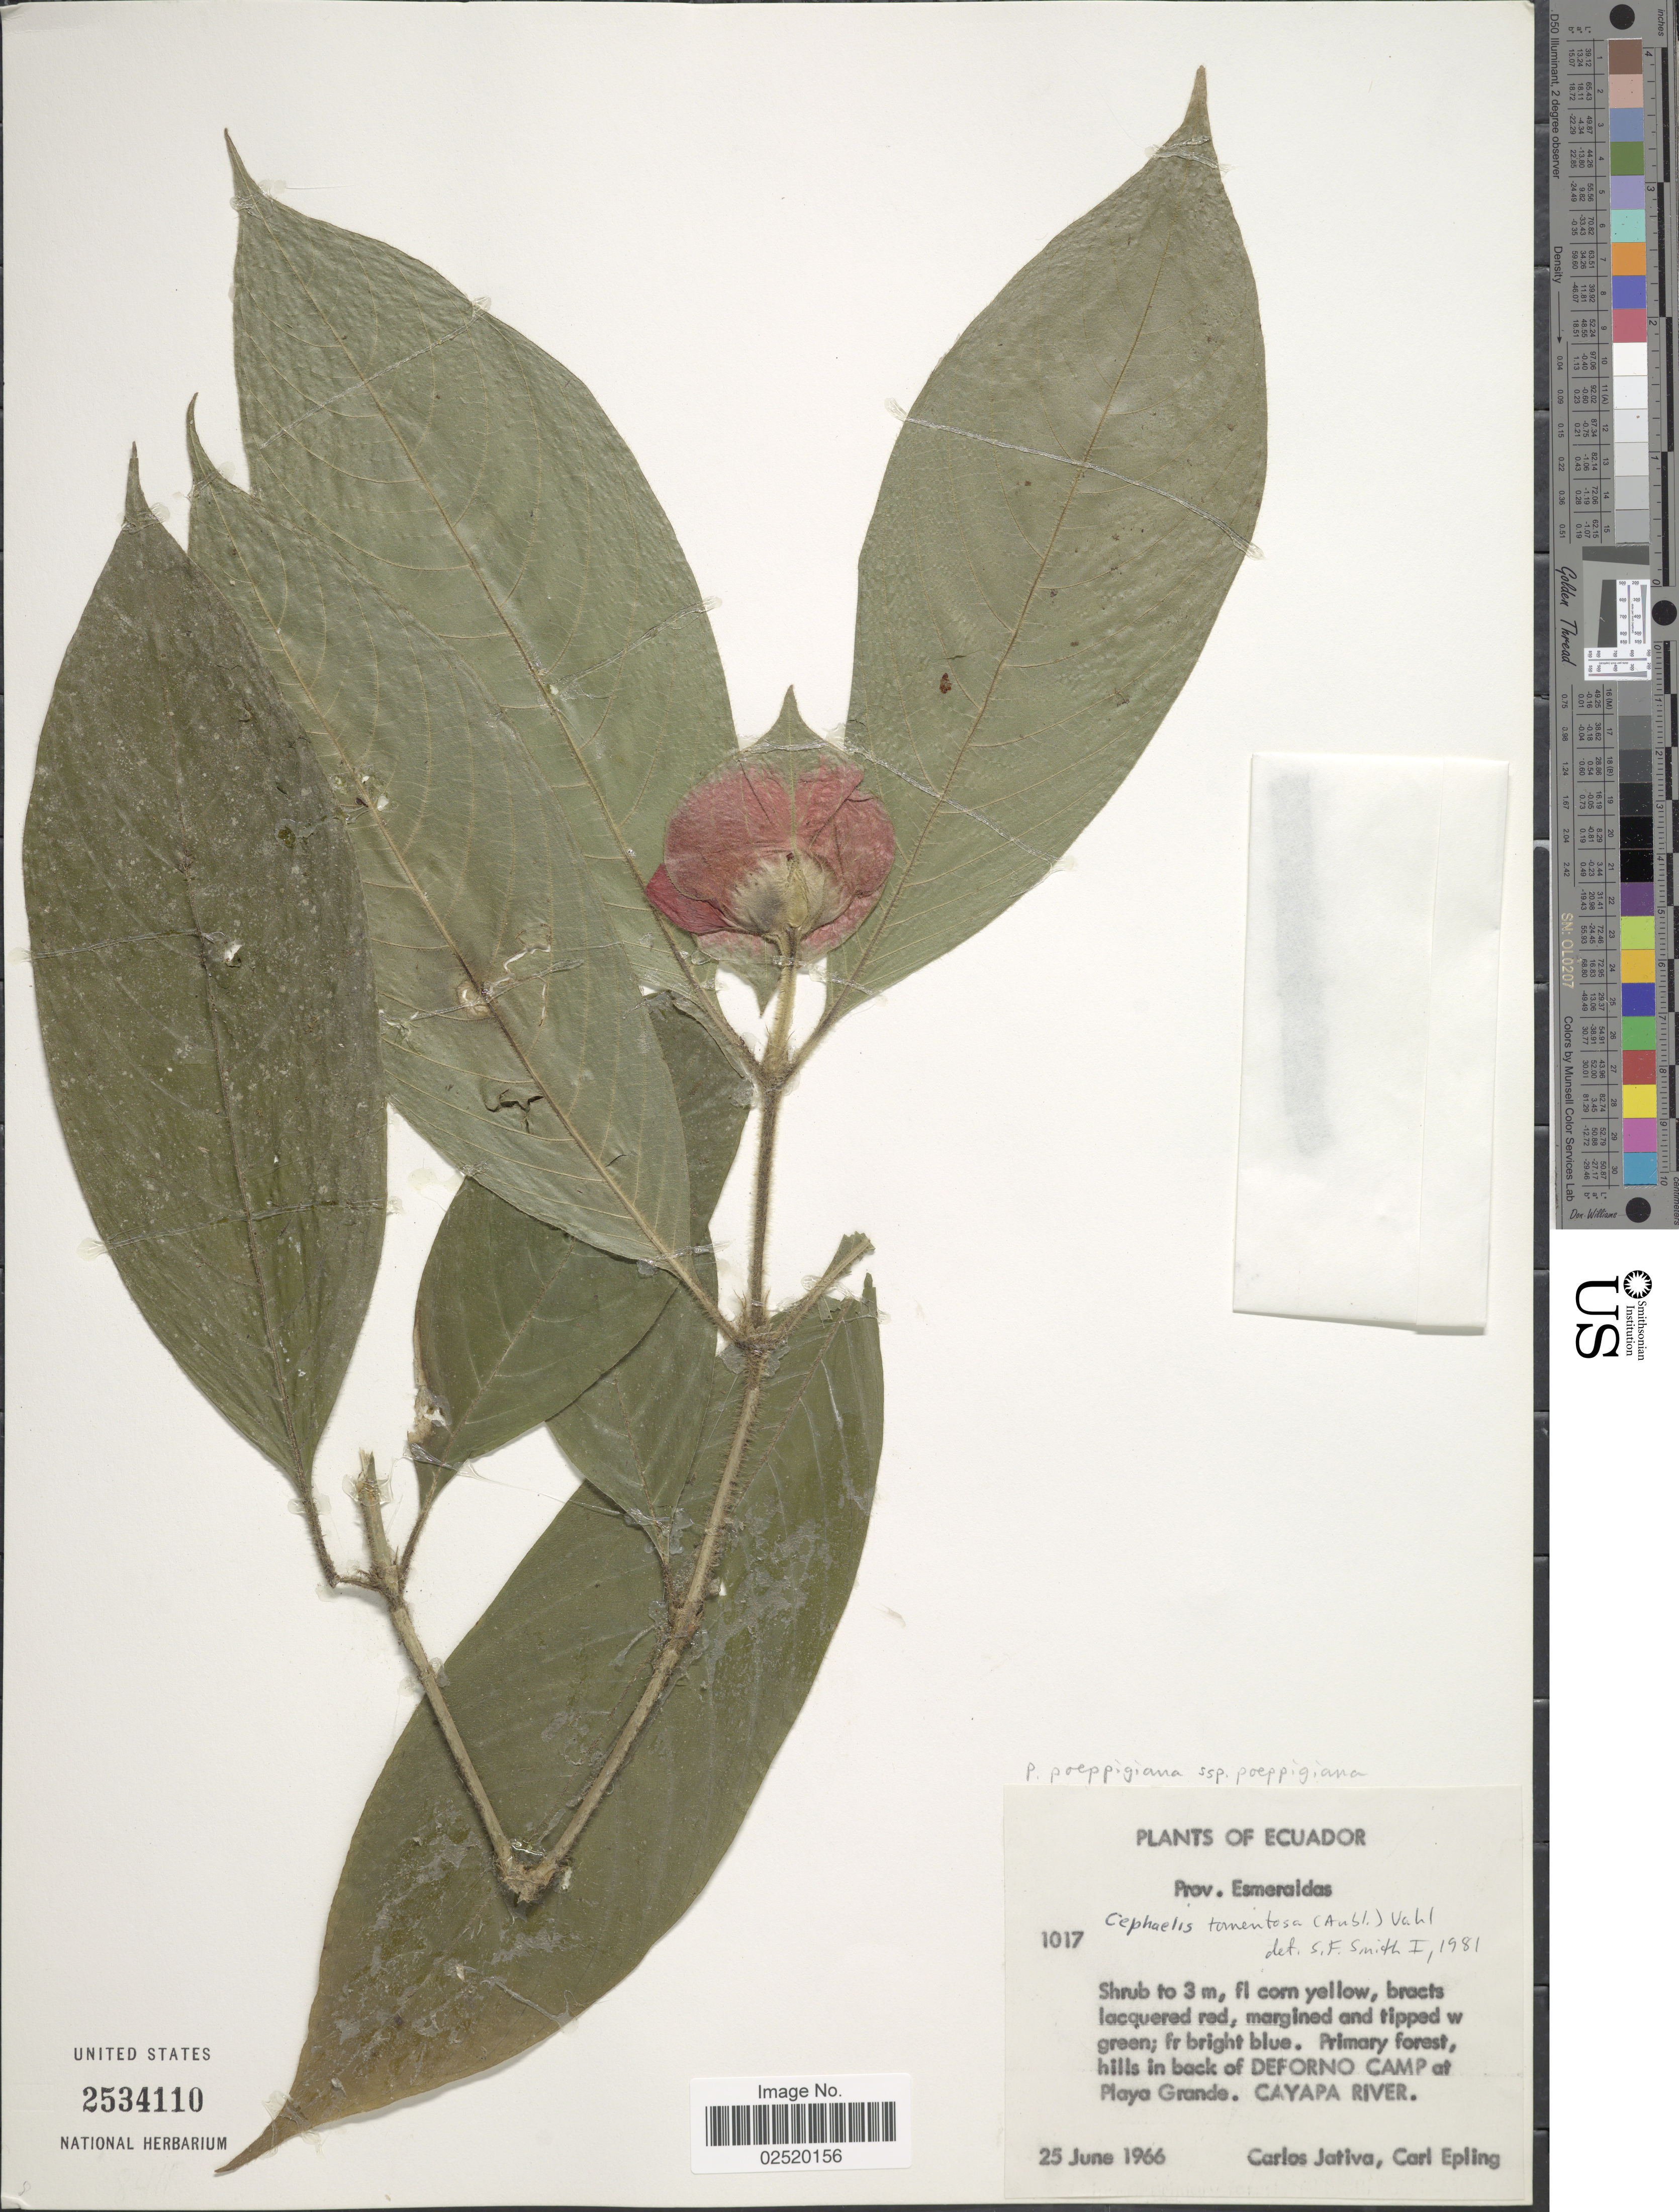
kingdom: Plantae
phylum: Tracheophyta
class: Magnoliopsida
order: Gentianales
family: Rubiaceae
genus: Psychotria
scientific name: Psychotria poeppigiana subsp. poeppigiana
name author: Müll. Arg.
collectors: C. D. Játiva & C. C. Epling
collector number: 1017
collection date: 1966-06-25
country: Ecuador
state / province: Esmeraldas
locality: Prov. Esmeraldas, Primary forest, hills in back of Deforno, Camp at Playa Grande, Cayapa River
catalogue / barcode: US 2534110